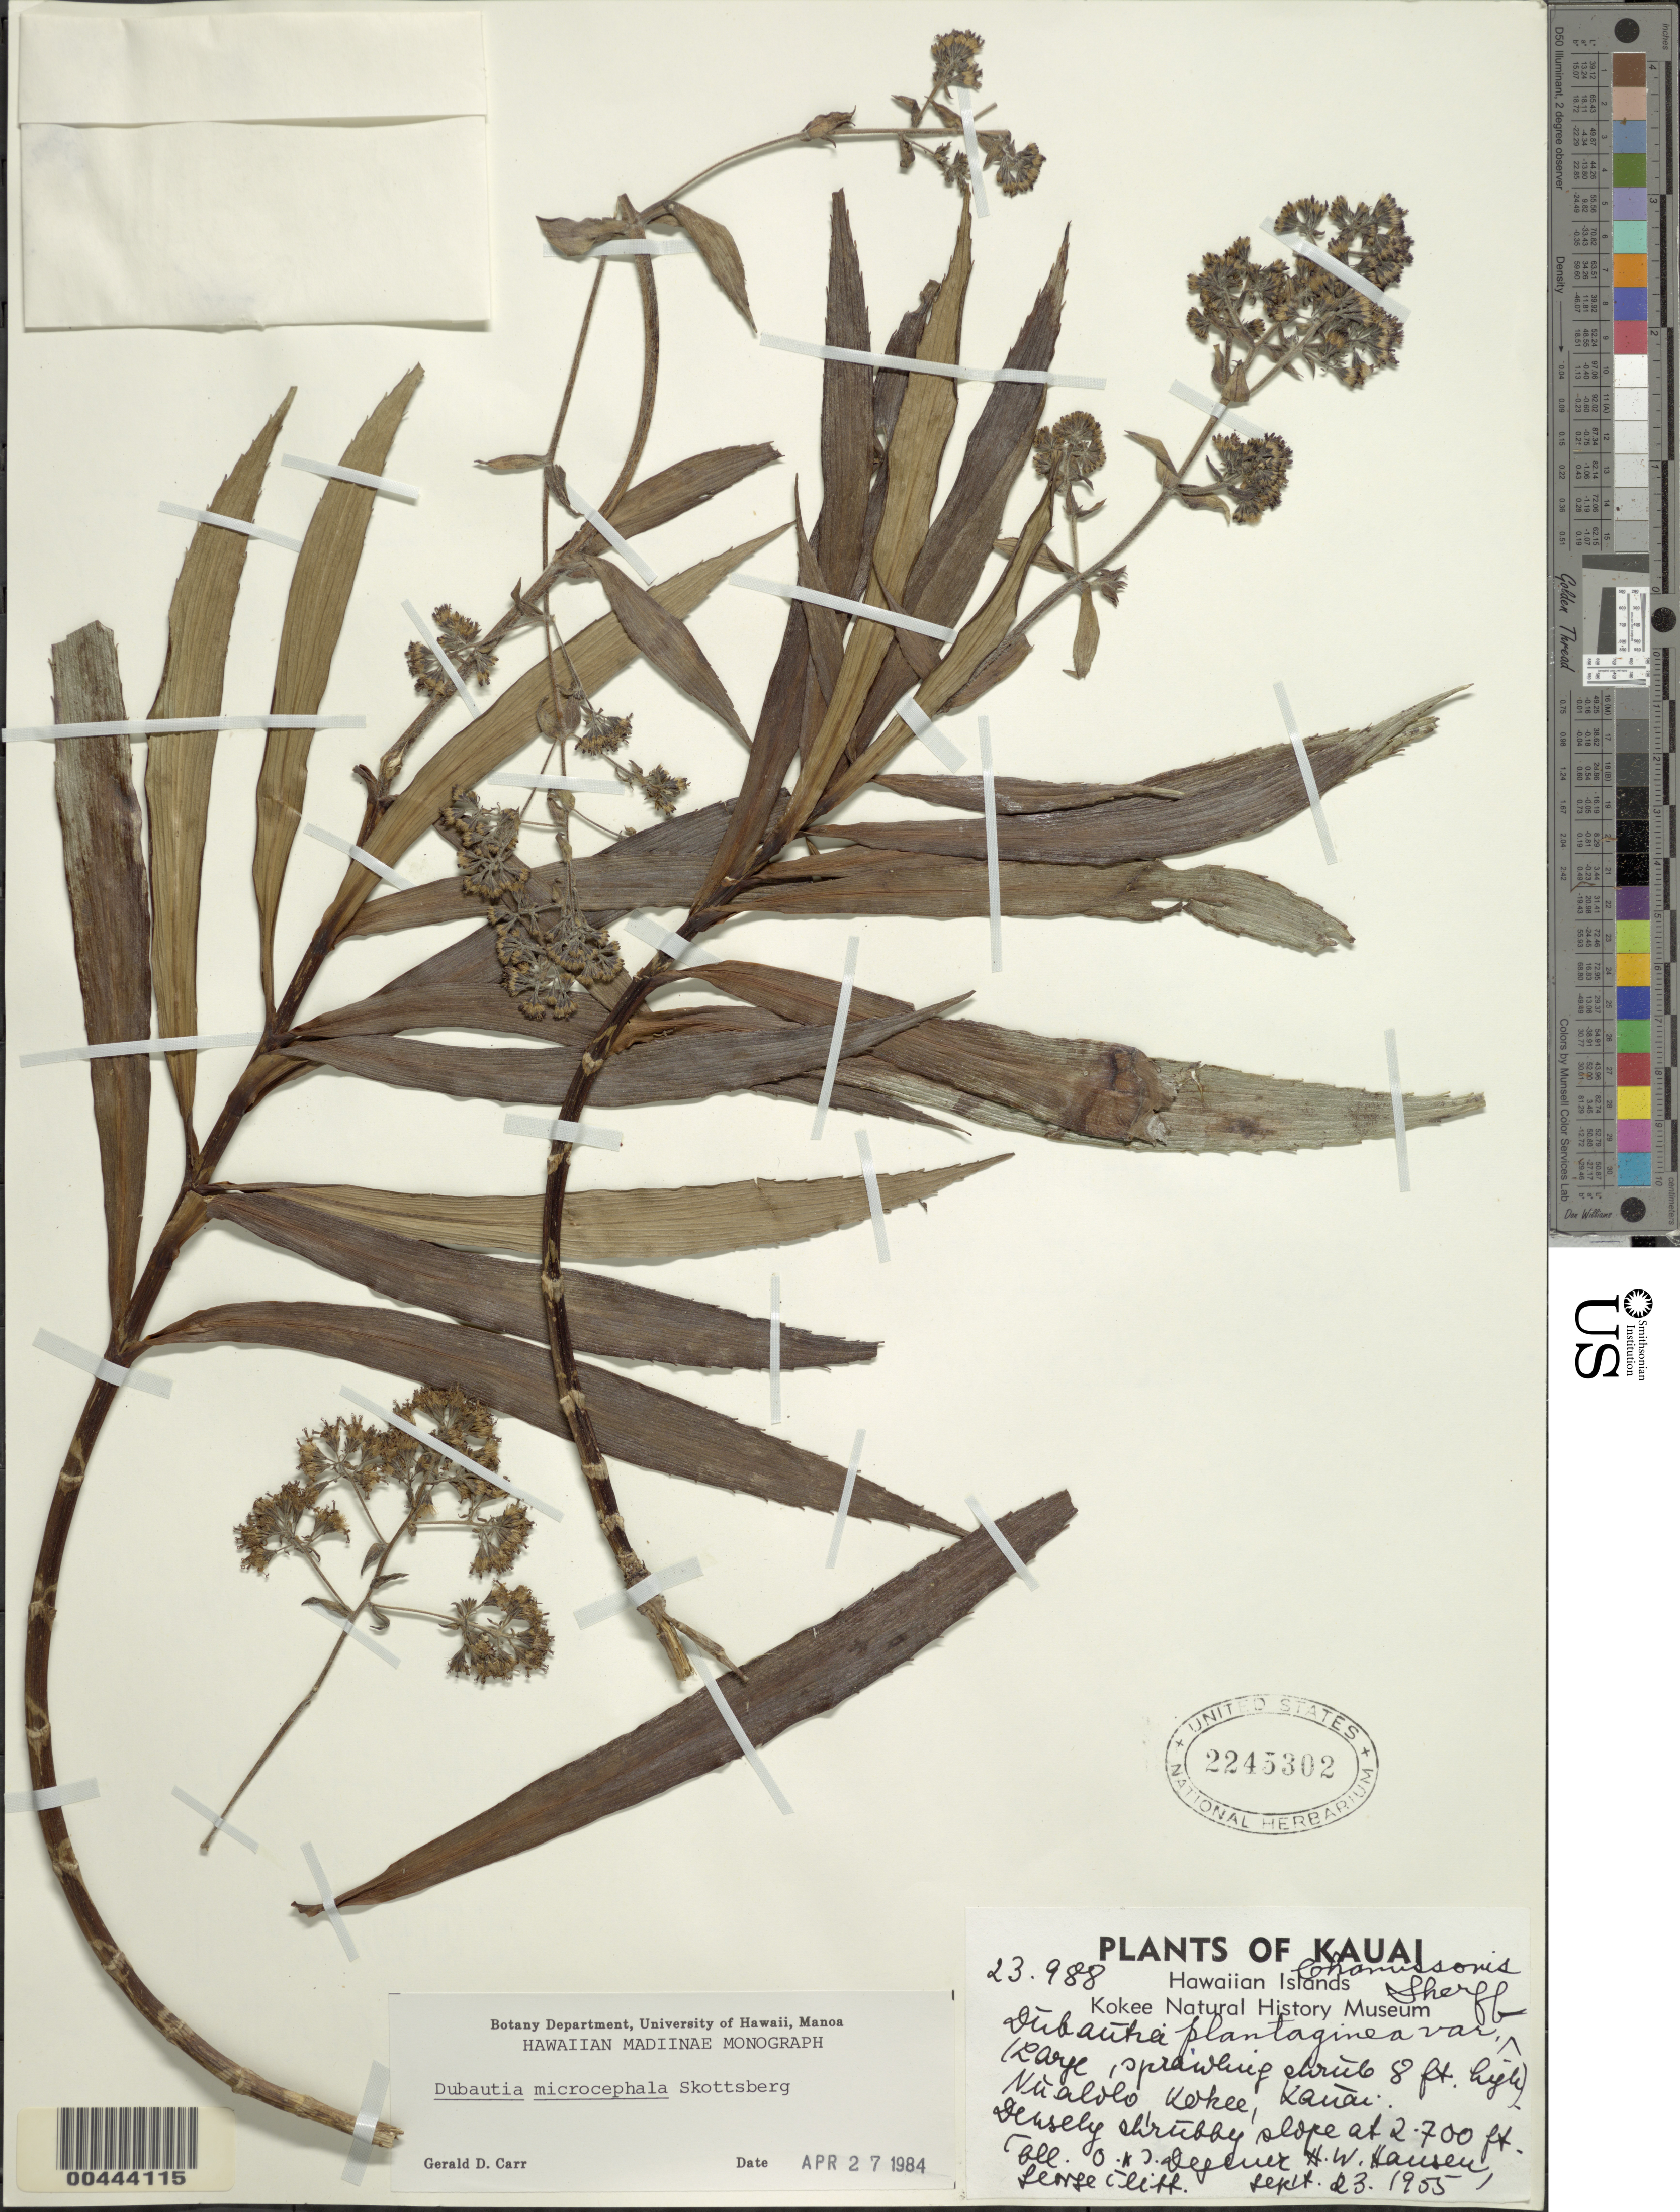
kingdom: Plantae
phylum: Tracheophyta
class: Magnoliopsida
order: Asterales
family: Asteraceae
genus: Dubautia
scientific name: Dubautia microcephala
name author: Skottsb.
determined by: Carr, G. D.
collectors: O. Degener, I. Degener, H. Hansen & G. Cliff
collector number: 23,988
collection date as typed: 23 Sep 1955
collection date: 1955-09-23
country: United States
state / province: Hawaii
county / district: Kauai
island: Kaua'i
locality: Nualolo, Kokee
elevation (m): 823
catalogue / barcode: US 2245302